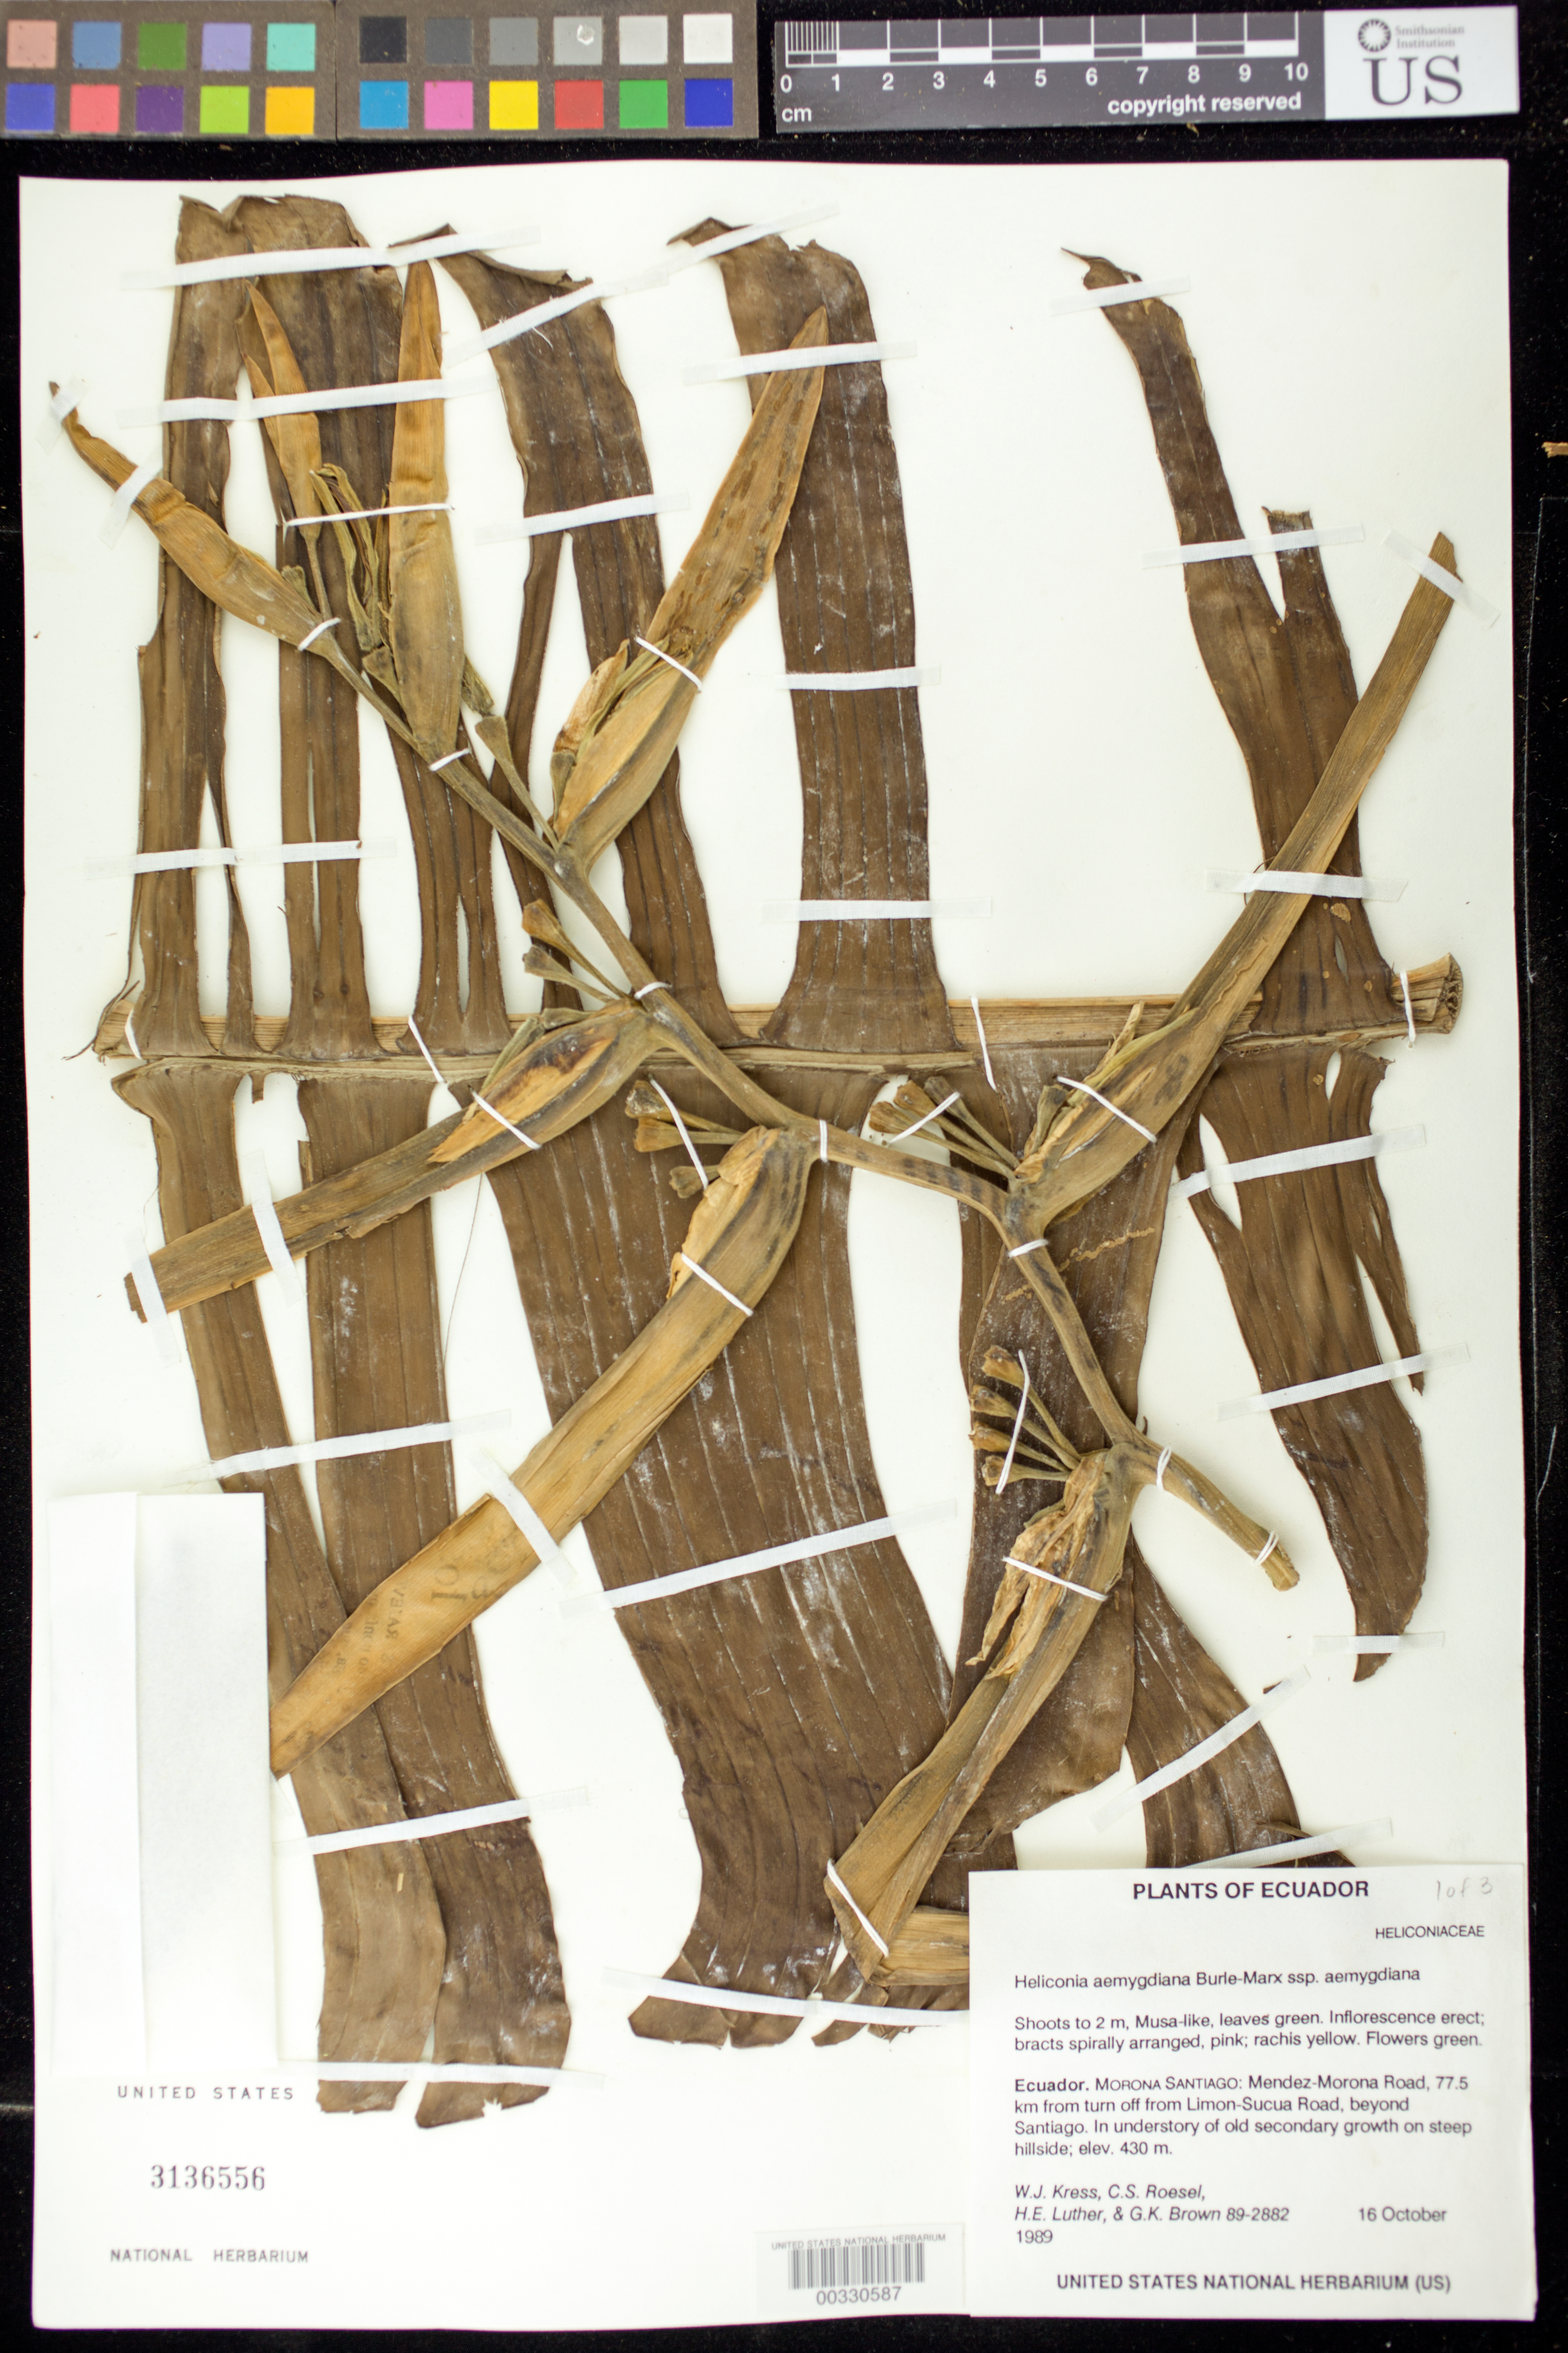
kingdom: Plantae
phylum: Tracheophyta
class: Liliopsida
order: Zingiberales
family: Heliconiaceae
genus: Heliconia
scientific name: Heliconia aemygdiana subsp. aemygdiana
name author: Burle-Marx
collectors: W. J. Kress, C. S. Roesel, Harry E. Luther & G. K. Brown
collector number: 89-2882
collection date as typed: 16 Oct 1989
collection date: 1989-10-16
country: Ecuador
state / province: Morona-Santiago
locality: Mendez-morona road, 77.5 km from turn of f from Limon-sucua road, beyond Santiago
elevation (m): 430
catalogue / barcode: US 3136556